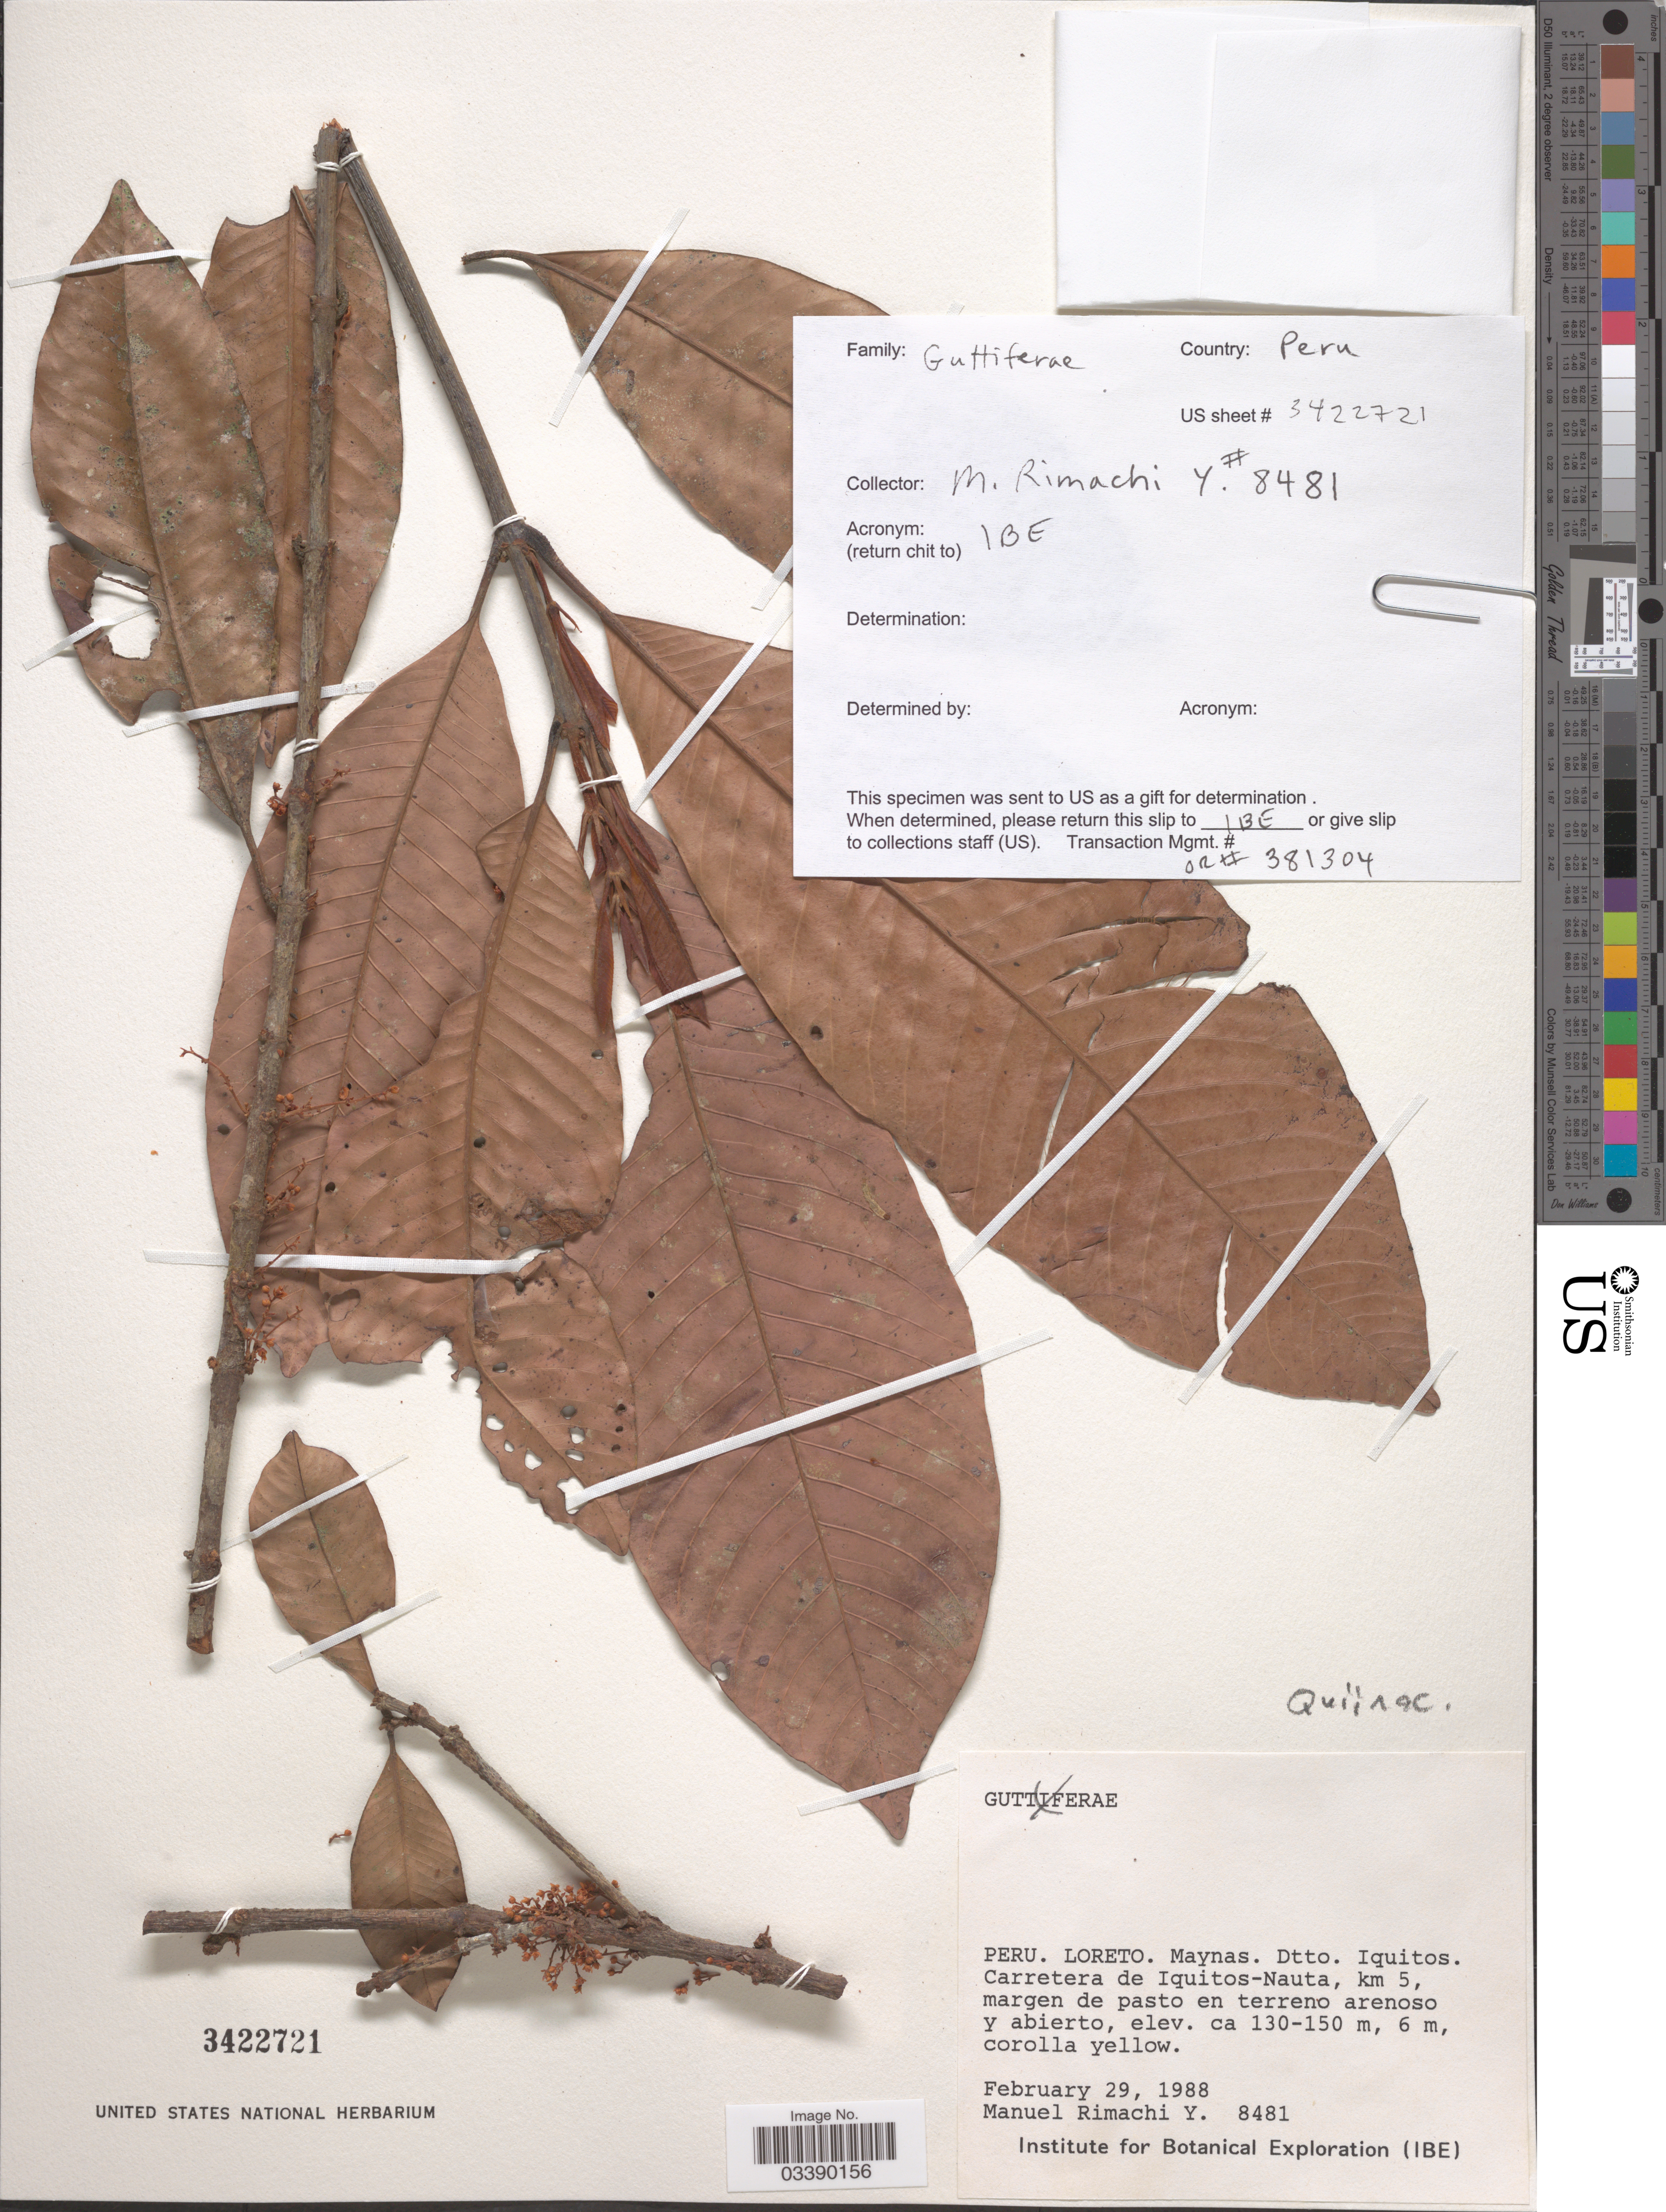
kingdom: Plantae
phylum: Tracheophyta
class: Magnoliopsida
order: Malpighiales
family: Ochnaceae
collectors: M. Rimachi Y.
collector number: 8481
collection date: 1988-02-29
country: Peru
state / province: Loreto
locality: Maynas. Dtto. Iquitos. Carretera de Iquitos-Nauta, km 5, margen de pasto en terreno arenoso y abierto.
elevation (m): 130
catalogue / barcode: US 3422721